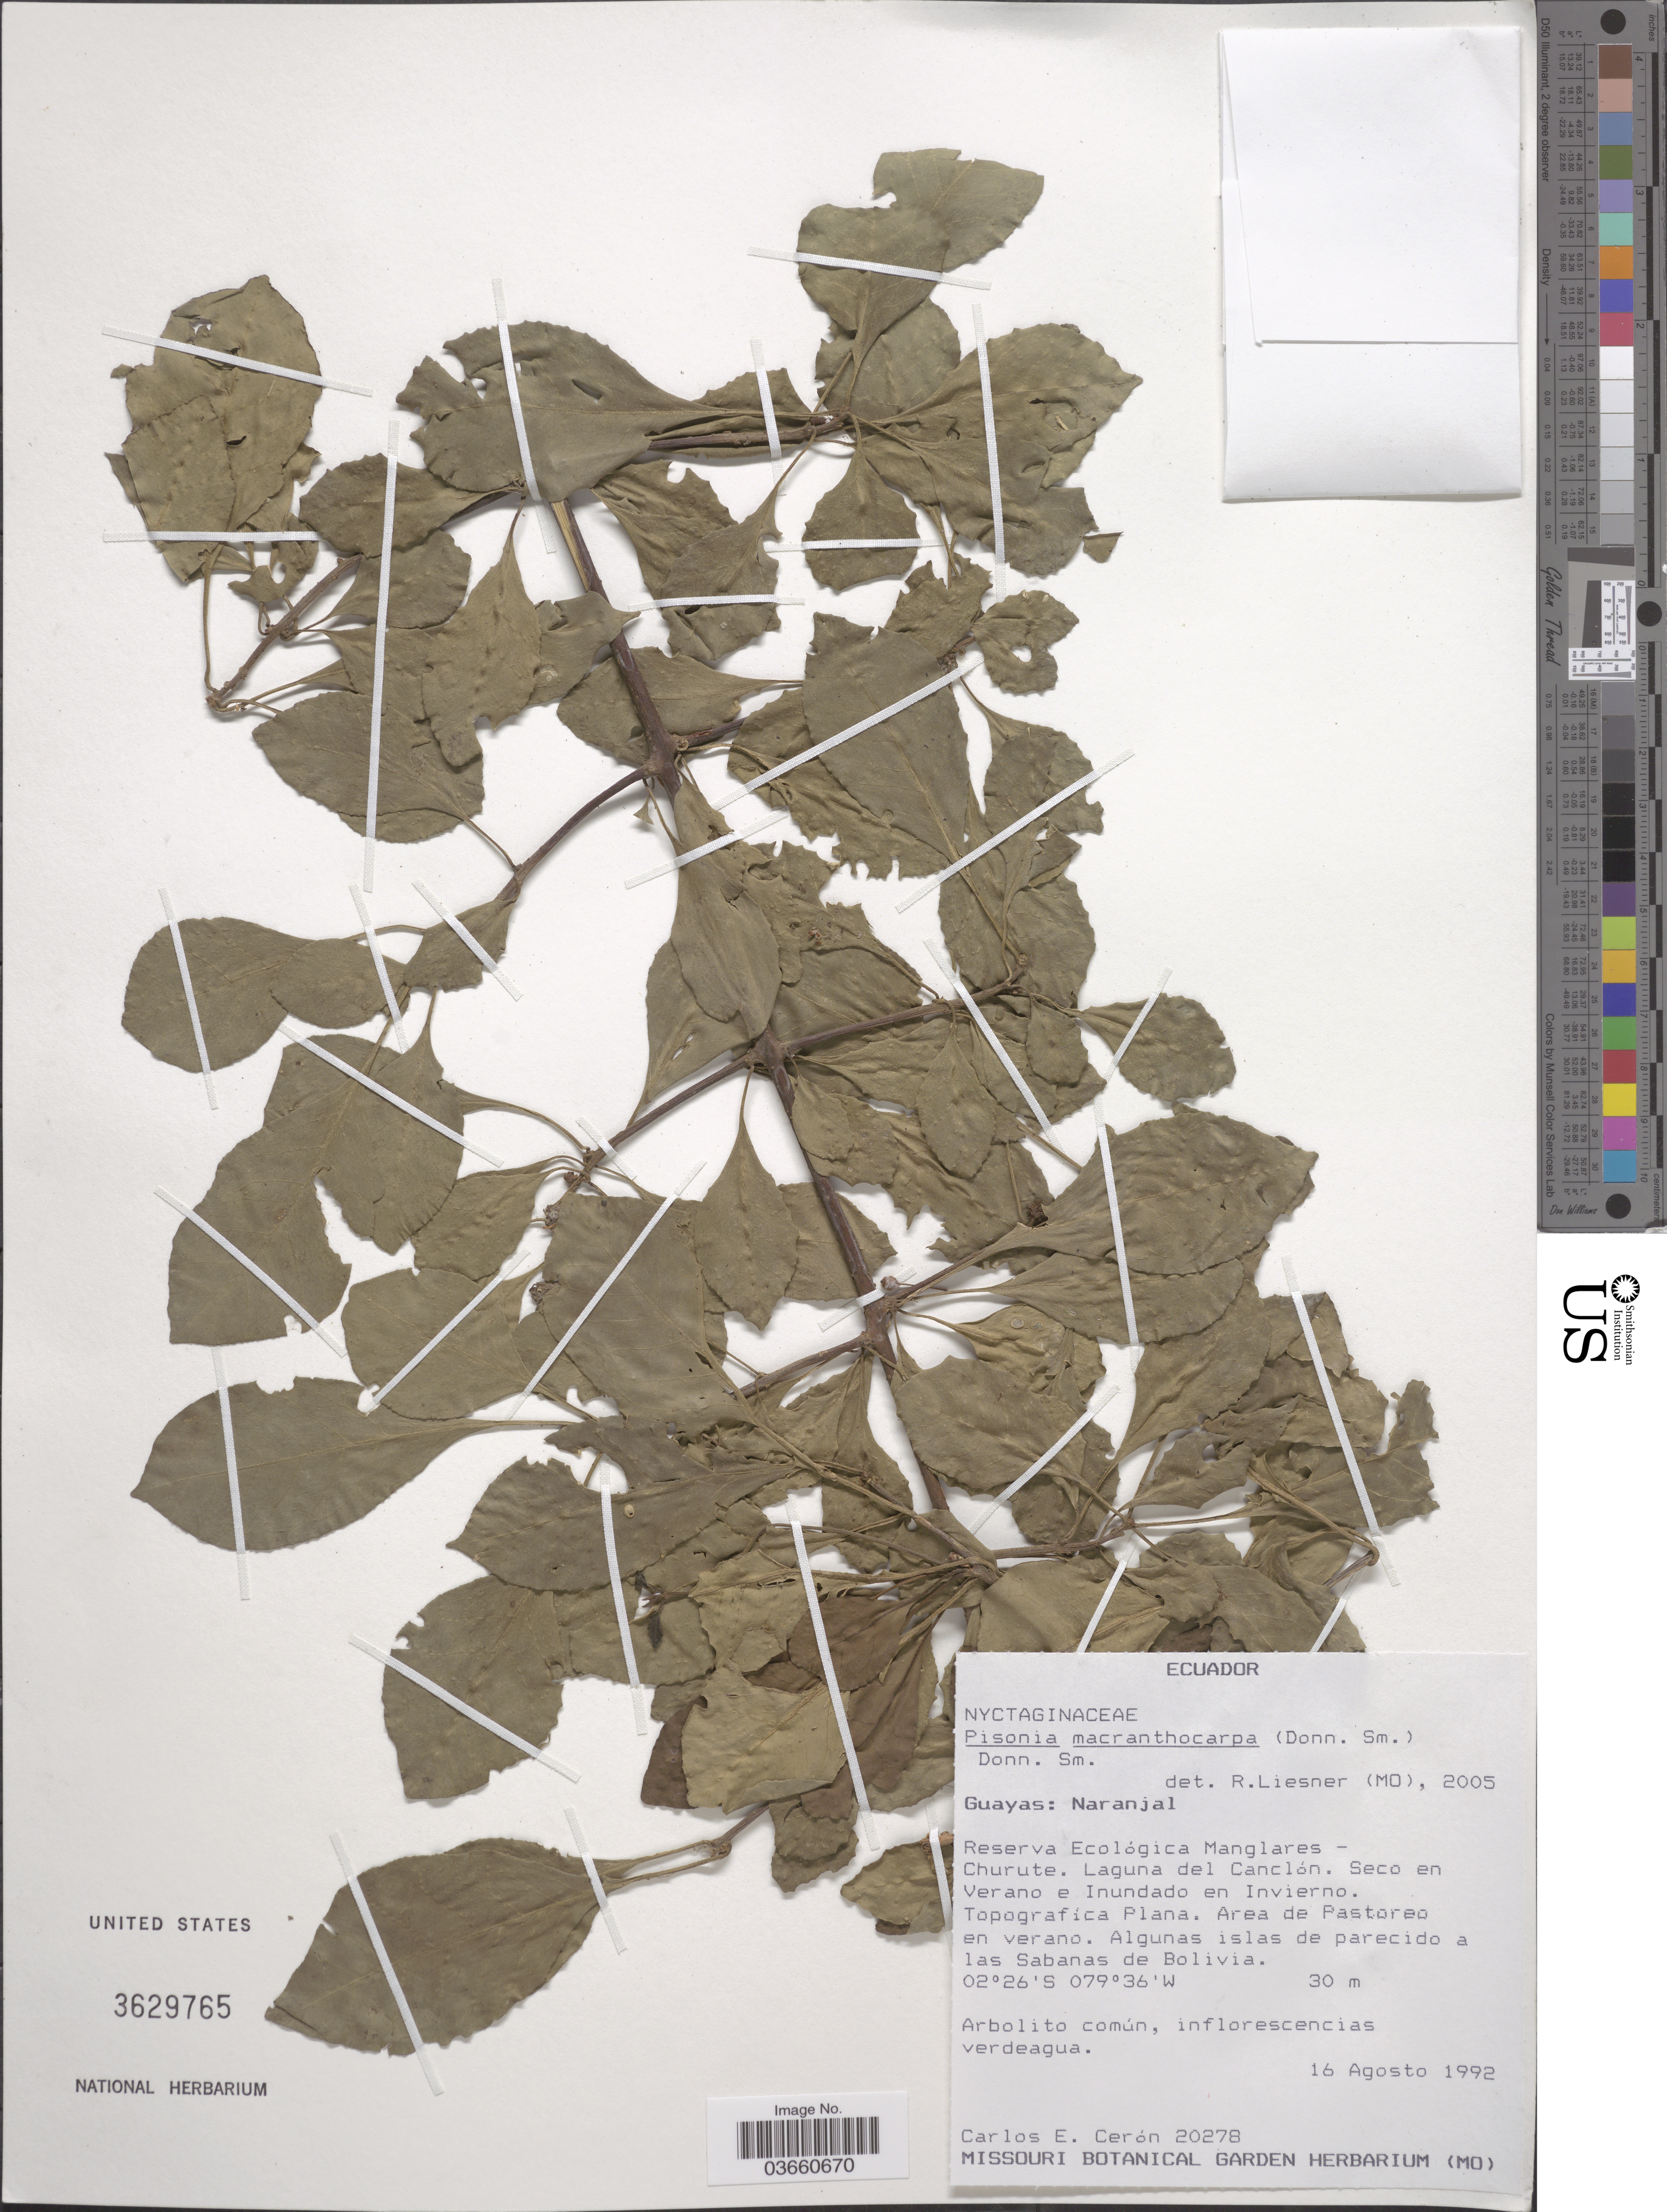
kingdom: Plantae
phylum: Tracheophyta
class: Magnoliopsida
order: Caryophyllales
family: Nyctaginaceae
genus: Pisonia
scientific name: Pisonia macranthocarpa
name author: (Donn. Sm.) Donn. Sm.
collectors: C. E. Cerón M.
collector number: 20278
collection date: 1992-08-16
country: Ecuador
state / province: Guayas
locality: Naranjal. Reserva Ecológica Manglares - Churute. Laguna del Canclón. Seco en Verano e Inundado en Invierno. Algunas islas de parecido a las Sabanas de Bolivia.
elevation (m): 30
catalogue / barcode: US 3629765